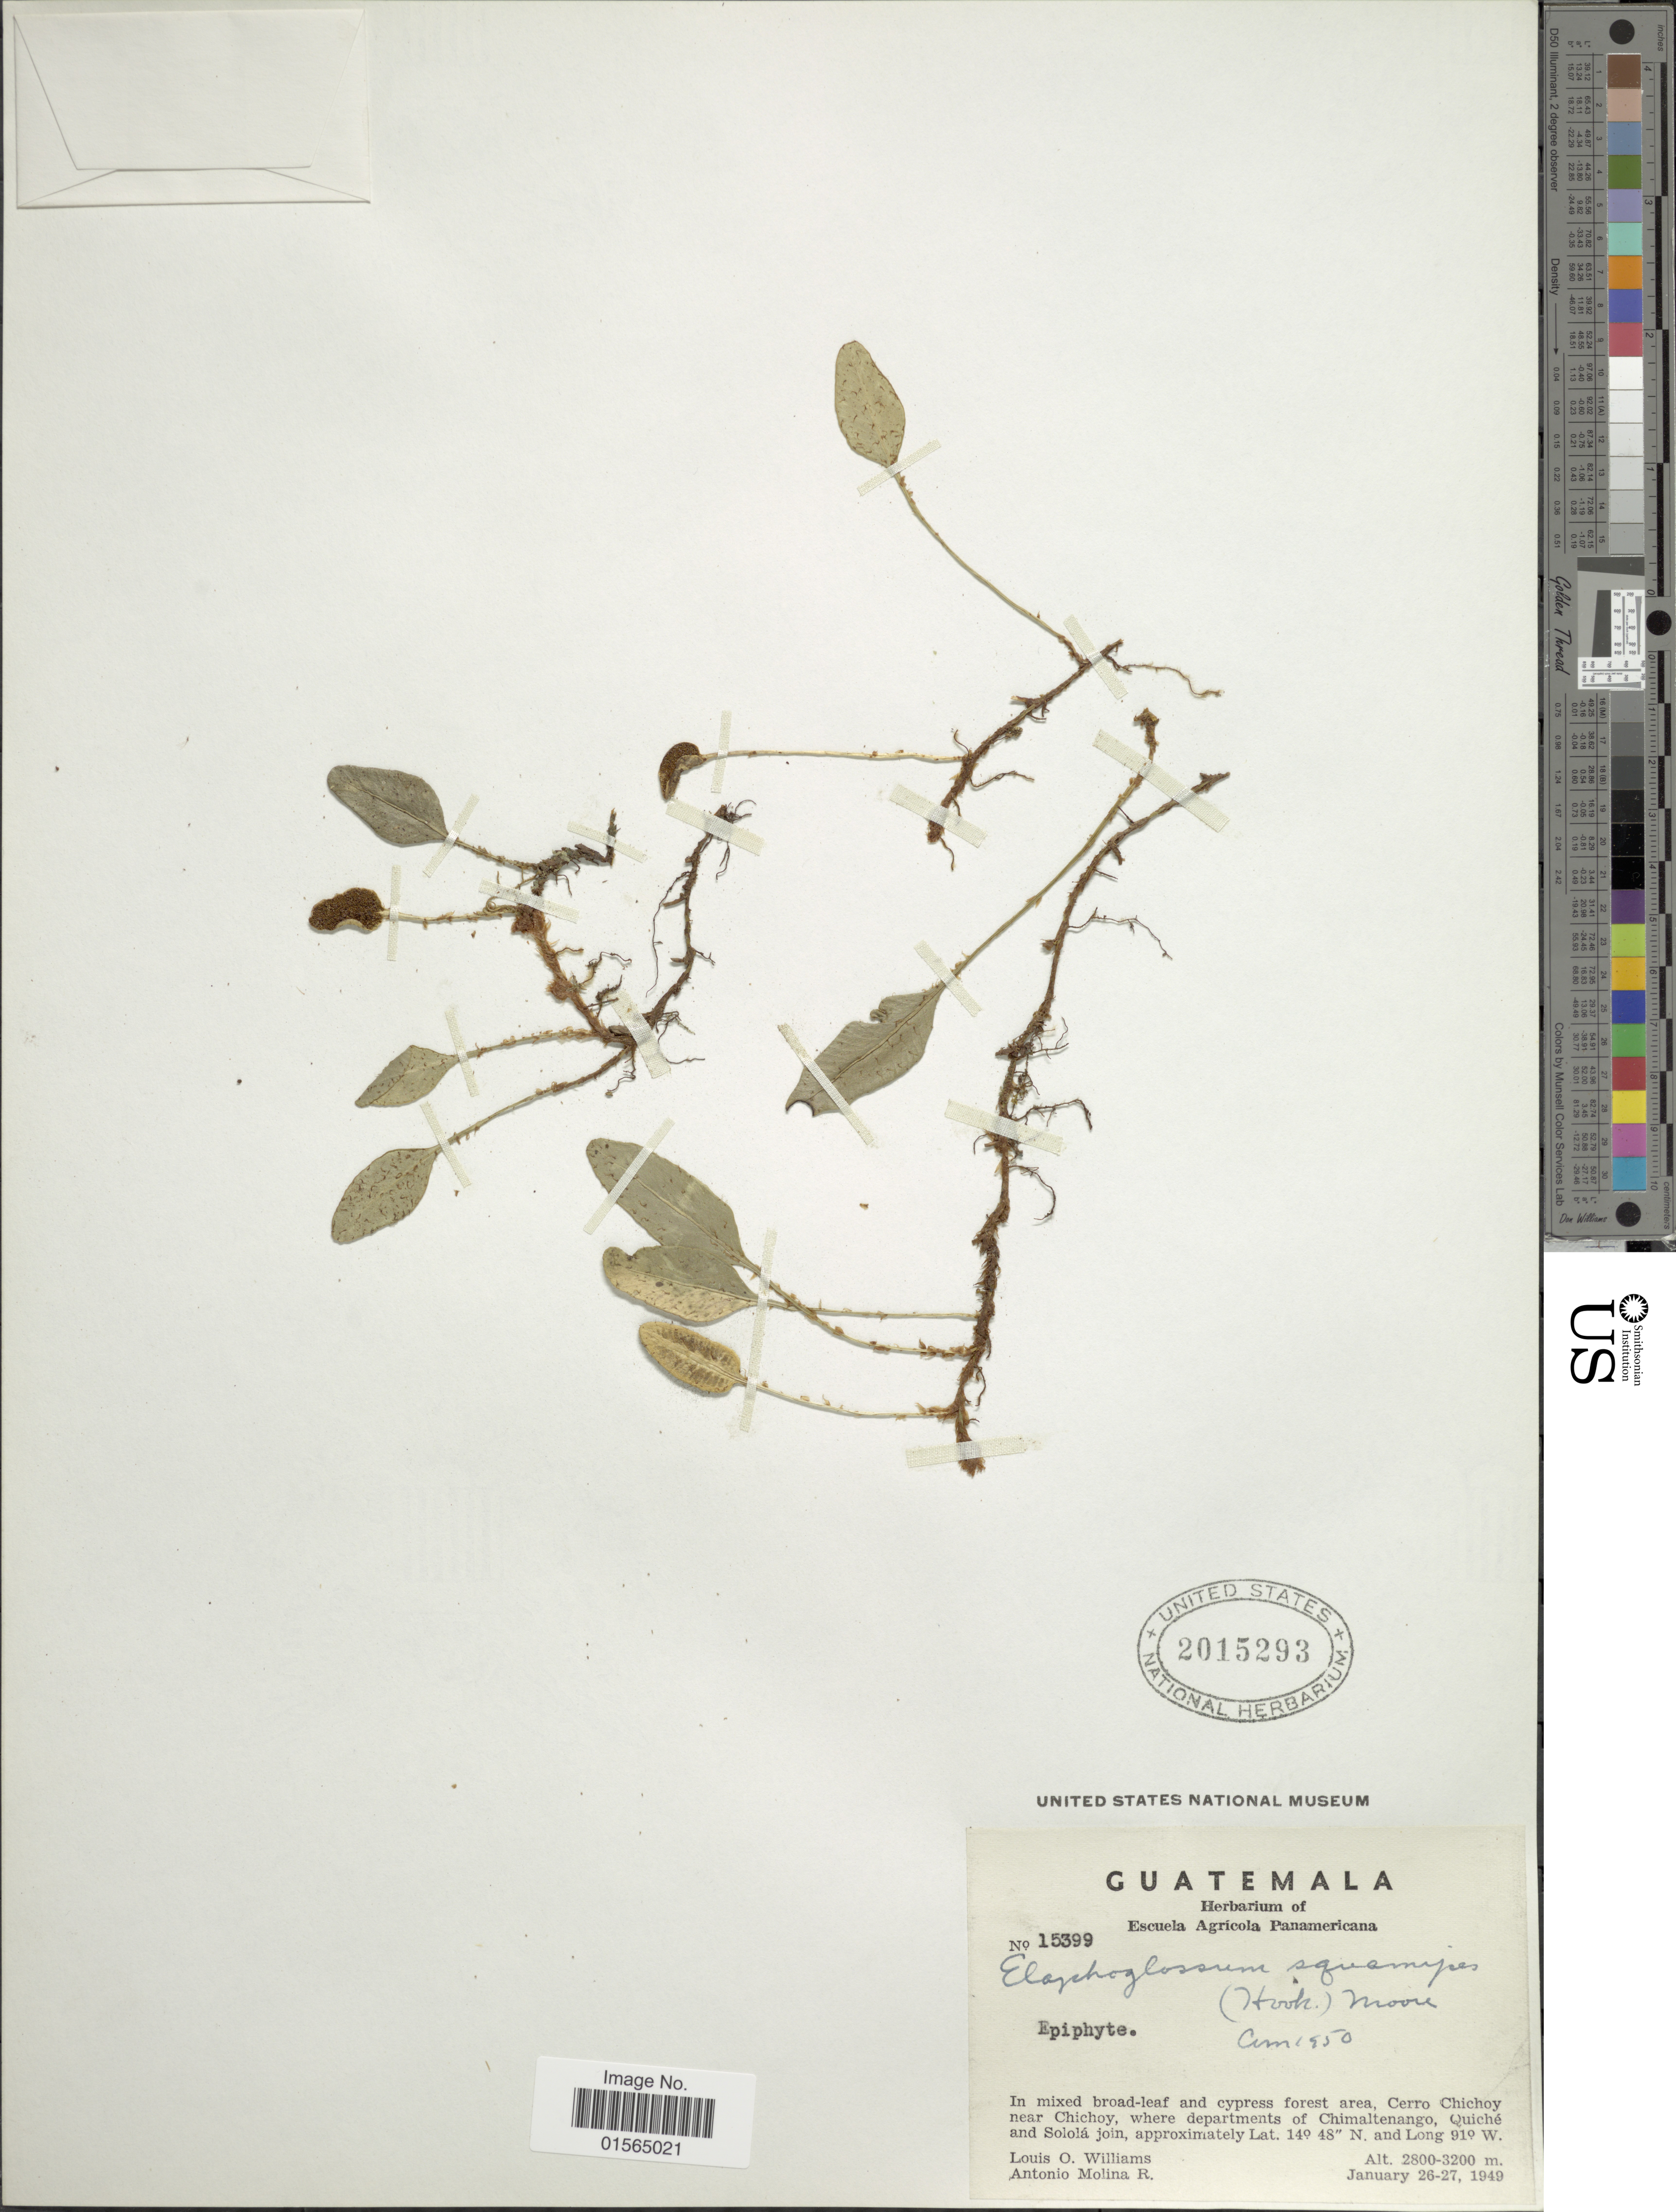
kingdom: Plantae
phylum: Tracheophyta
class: Polypodiopsida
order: Polypodiales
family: Dryopteridaceae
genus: Elaphoglossum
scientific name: Elaphoglossum squamipes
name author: (Hook.) T. Moore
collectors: L. O. Williams & A. Molina R.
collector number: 15399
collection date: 1949-01-26/1949-01-27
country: Guatemala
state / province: Chimaltenango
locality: In mixed broad leaf and cypess forest area, Cerro Chichoy near Chichoy, where departments of Chimaltenango, Quiche and Solola join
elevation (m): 2800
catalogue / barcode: US 2015293